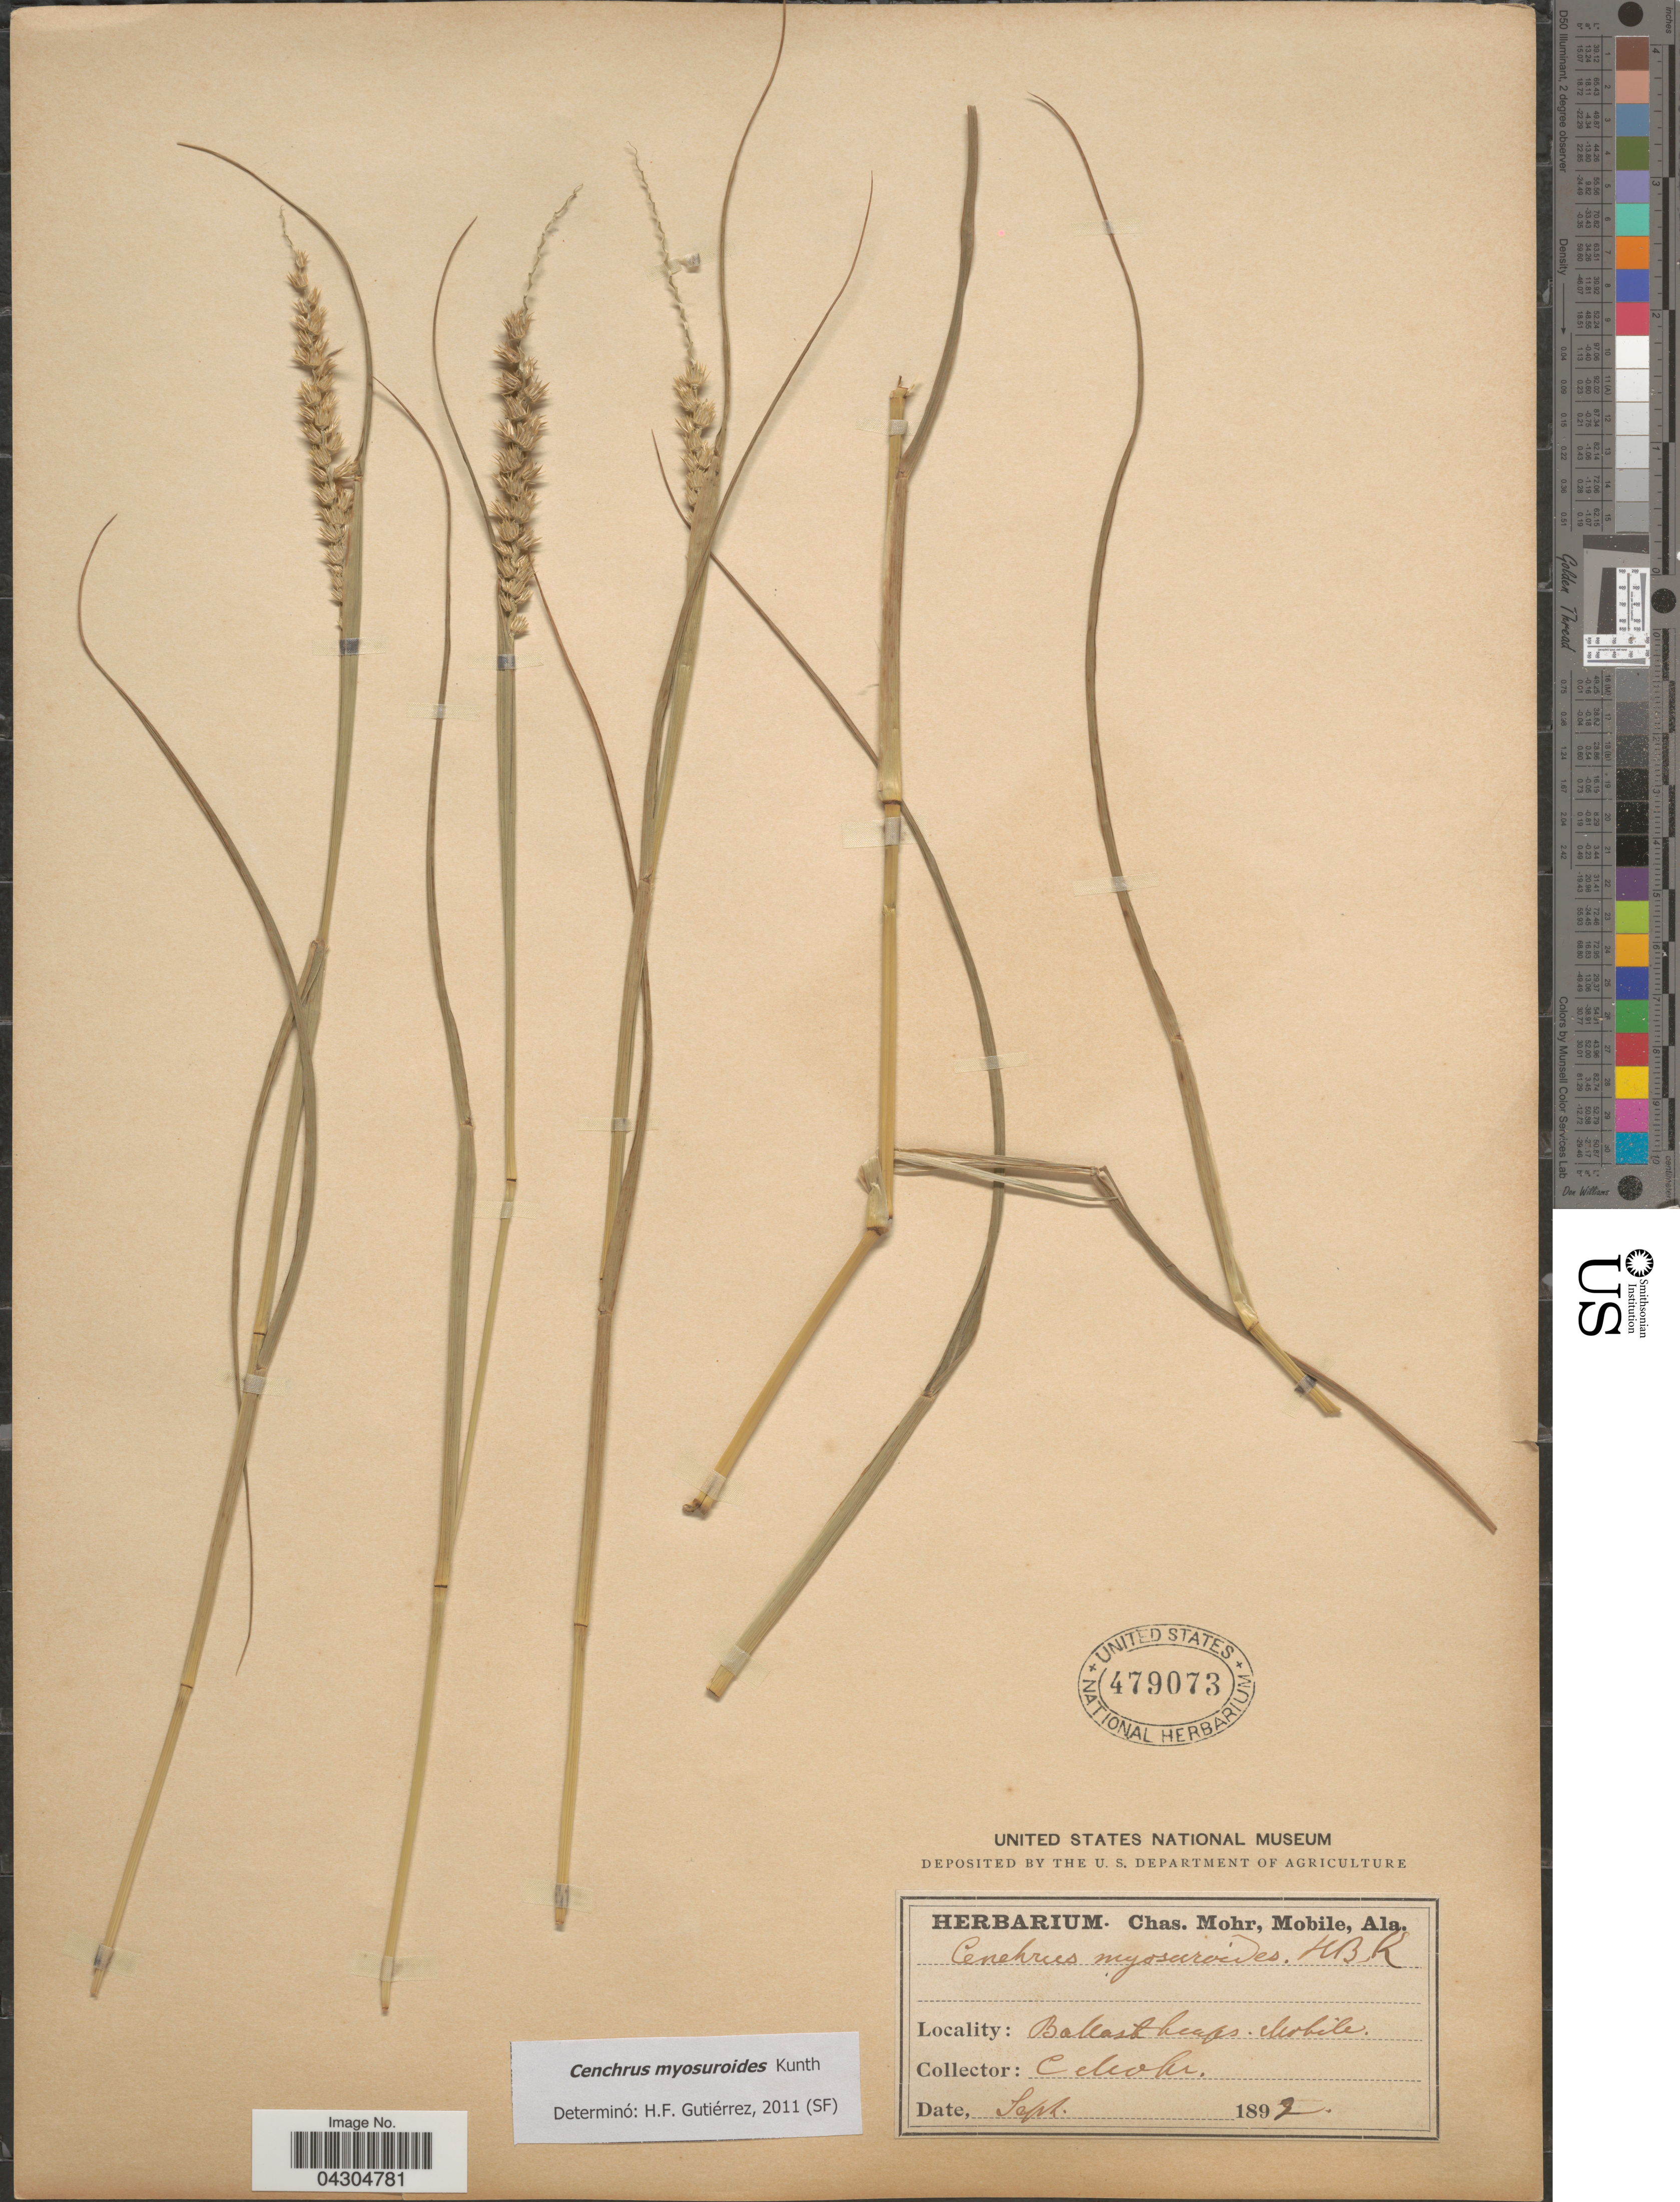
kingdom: Plantae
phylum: Tracheophyta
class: Liliopsida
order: Poales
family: Poaceae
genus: Cenchrus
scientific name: Cenchrus myosuroides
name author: Kunth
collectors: Mohr, C. T. (herbarium)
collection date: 1892-09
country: United States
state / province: Alabama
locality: Ballast heaps, Mobile.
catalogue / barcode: US 479073